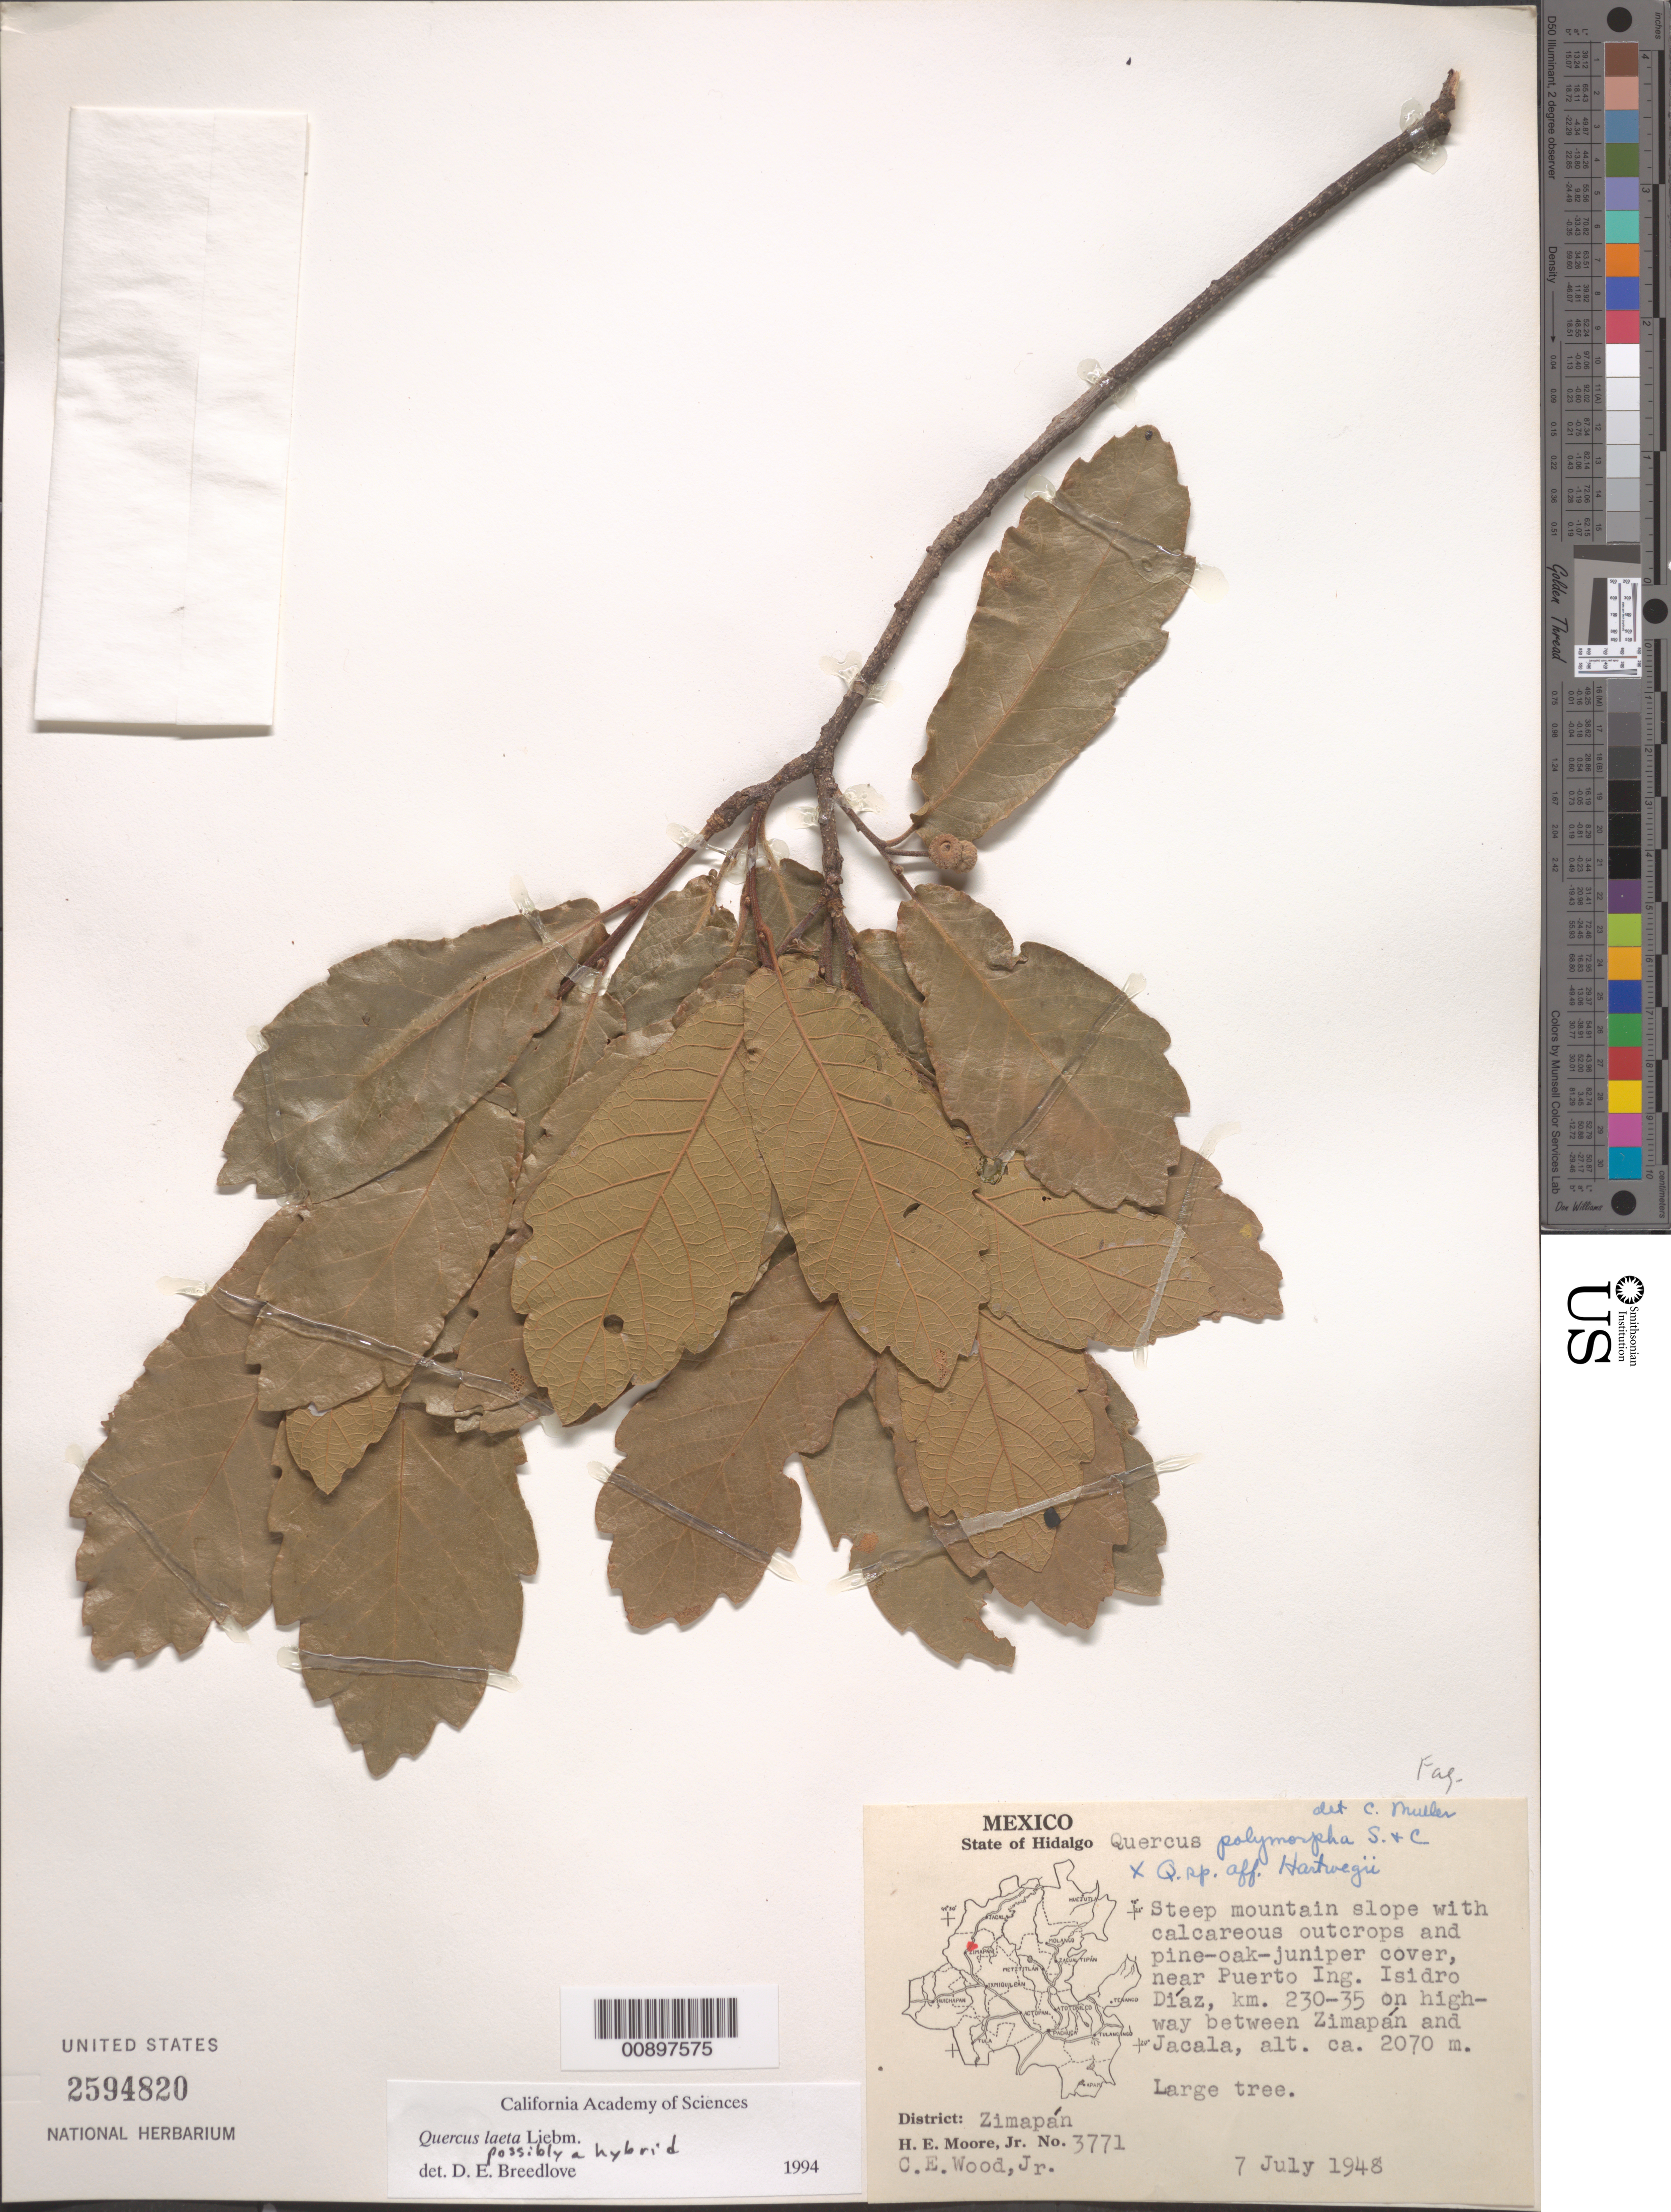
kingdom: Plantae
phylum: Tracheophyta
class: Magnoliopsida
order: Fagales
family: Fagaceae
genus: Quercus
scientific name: Quercus laeta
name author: Liebm.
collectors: H. E. Moore & C. Wood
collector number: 3771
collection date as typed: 07 Jul 1948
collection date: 1948-07-07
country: Mexico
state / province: Hidalgo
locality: Near Puerto Ing. Isidro Díaz, km. 230-35 on highway between Zimapán and Jacala.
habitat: Steep mountain slope with calcareous outcrops and pine-oak-juniper cover.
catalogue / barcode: US 2594820